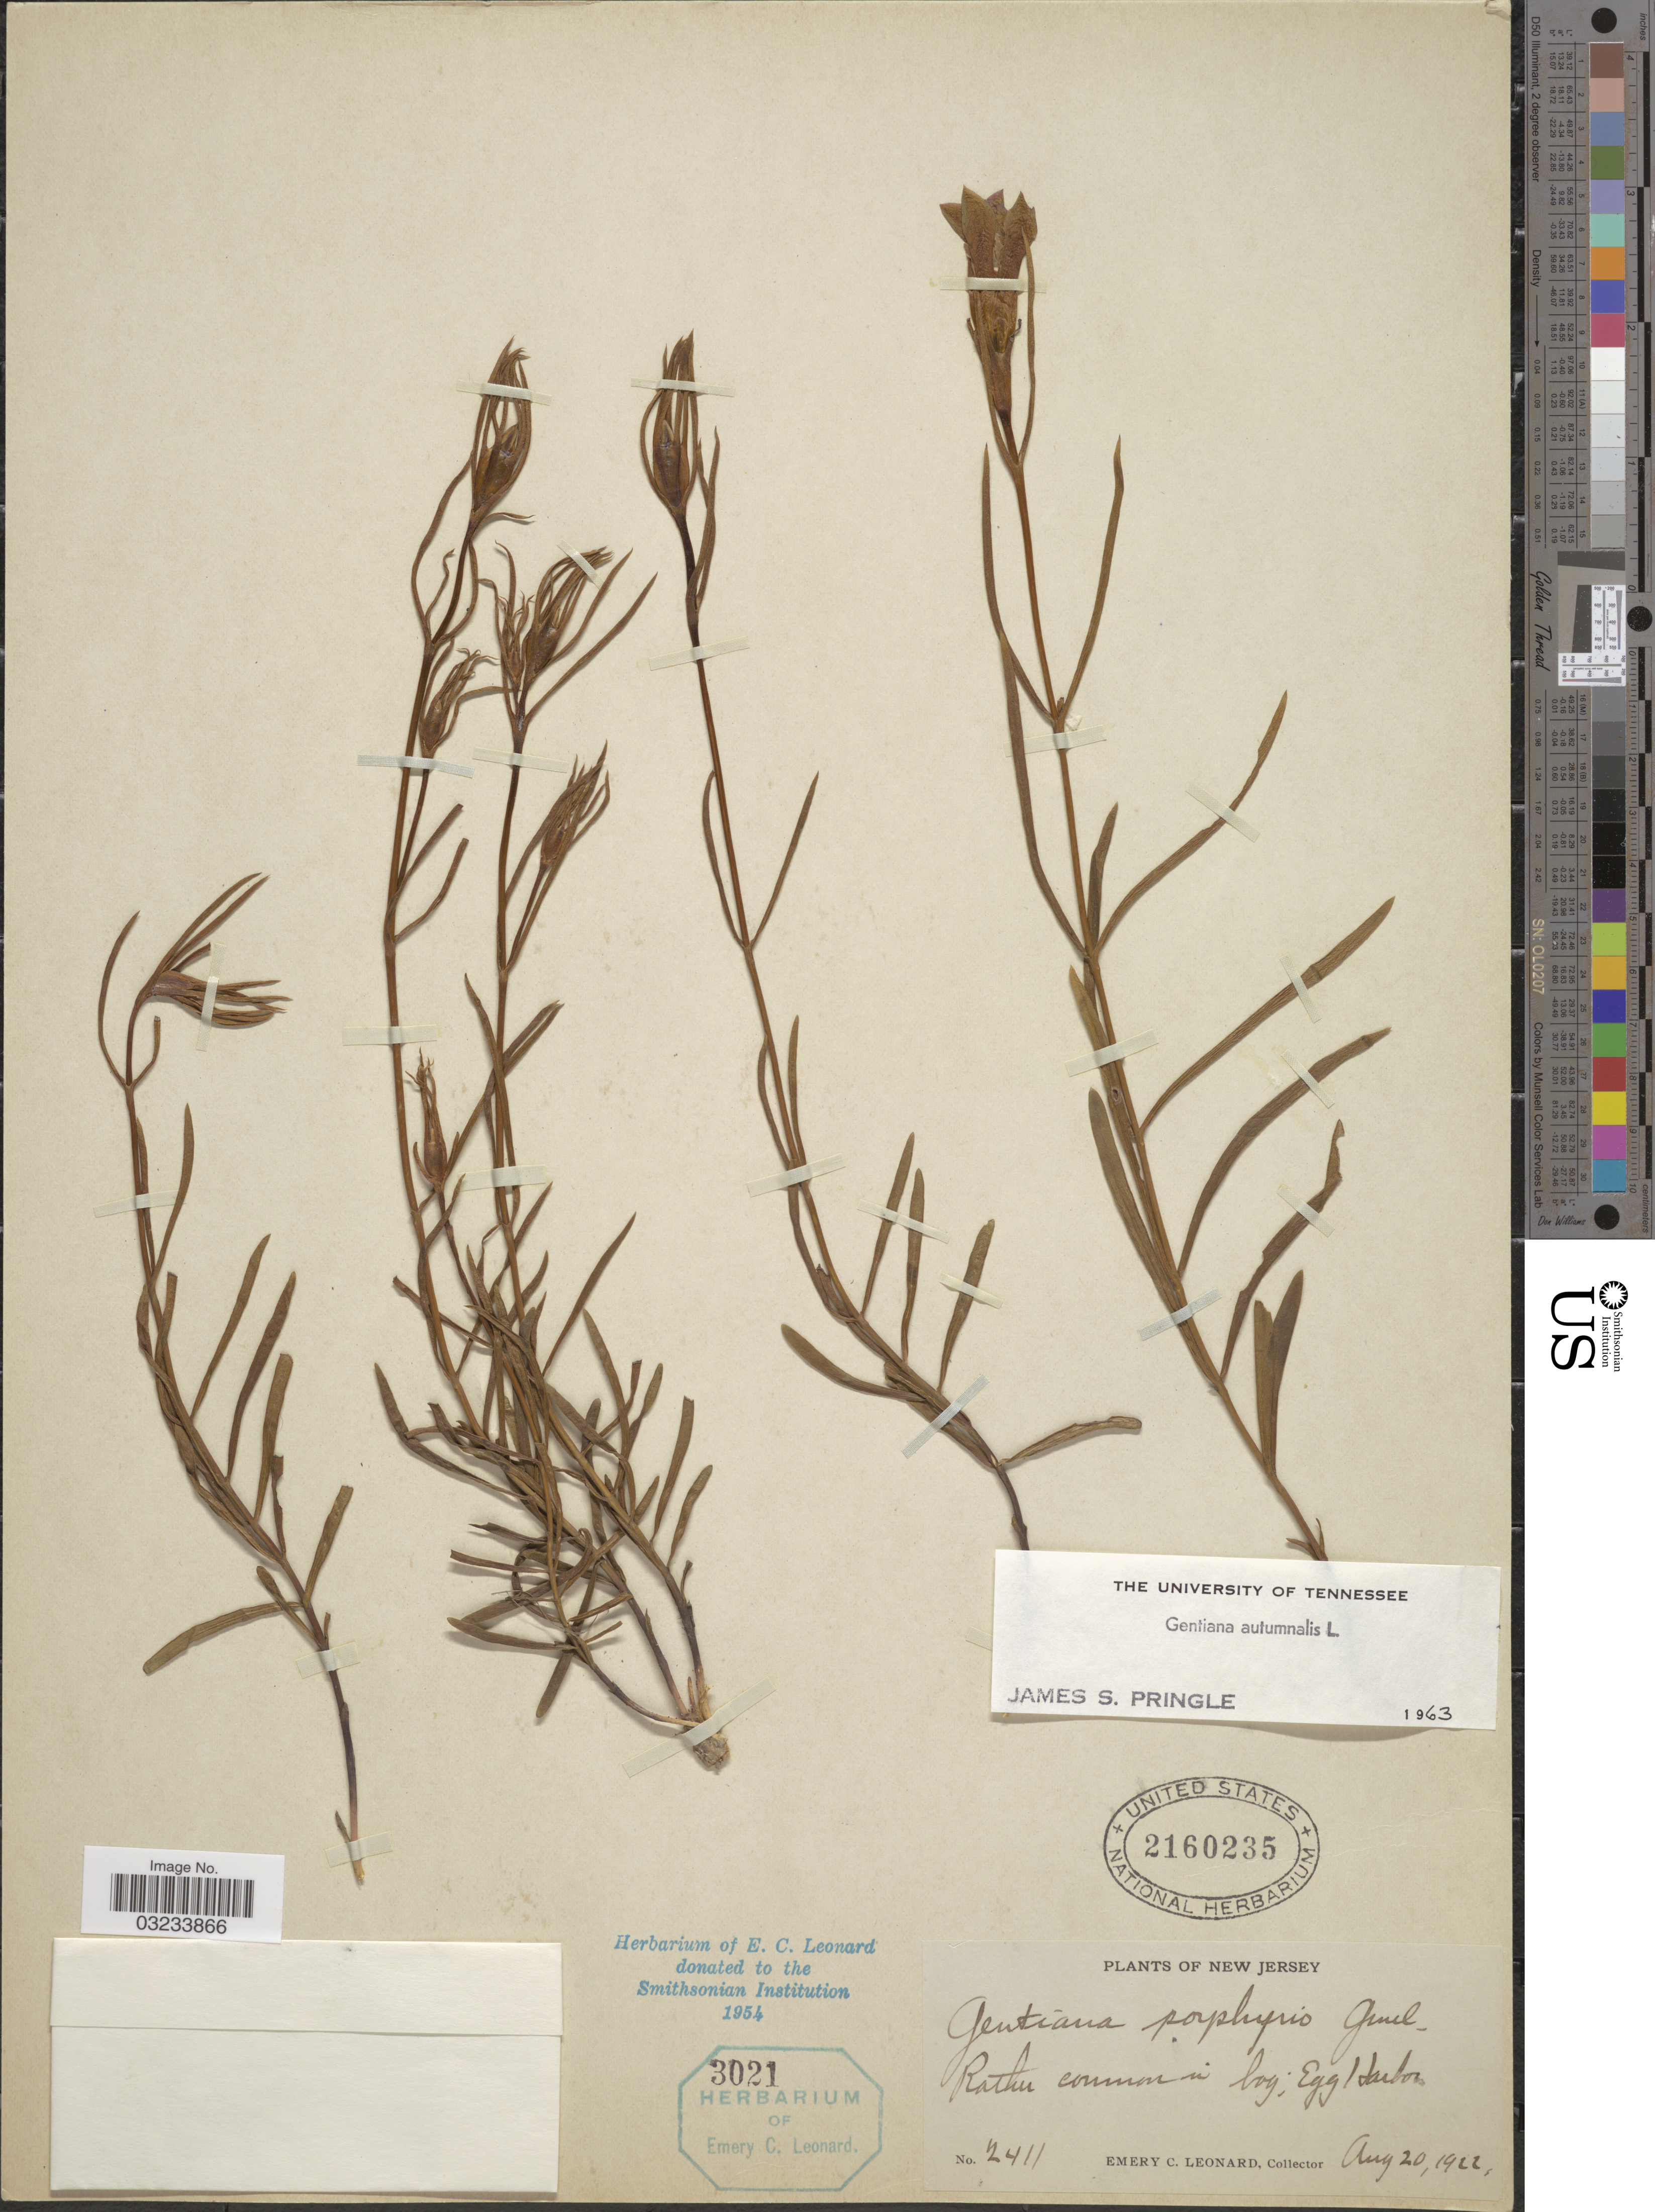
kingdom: Plantae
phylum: Tracheophyta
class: Magnoliopsida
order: Gentianales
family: Gentianaceae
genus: Gentiana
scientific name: Gentiana autumnalis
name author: L.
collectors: E. C. Leonard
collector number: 2411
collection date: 1922-08-20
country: United States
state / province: New Jersey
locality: Rather common in bog; Egg Harbor.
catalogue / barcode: US 2160235